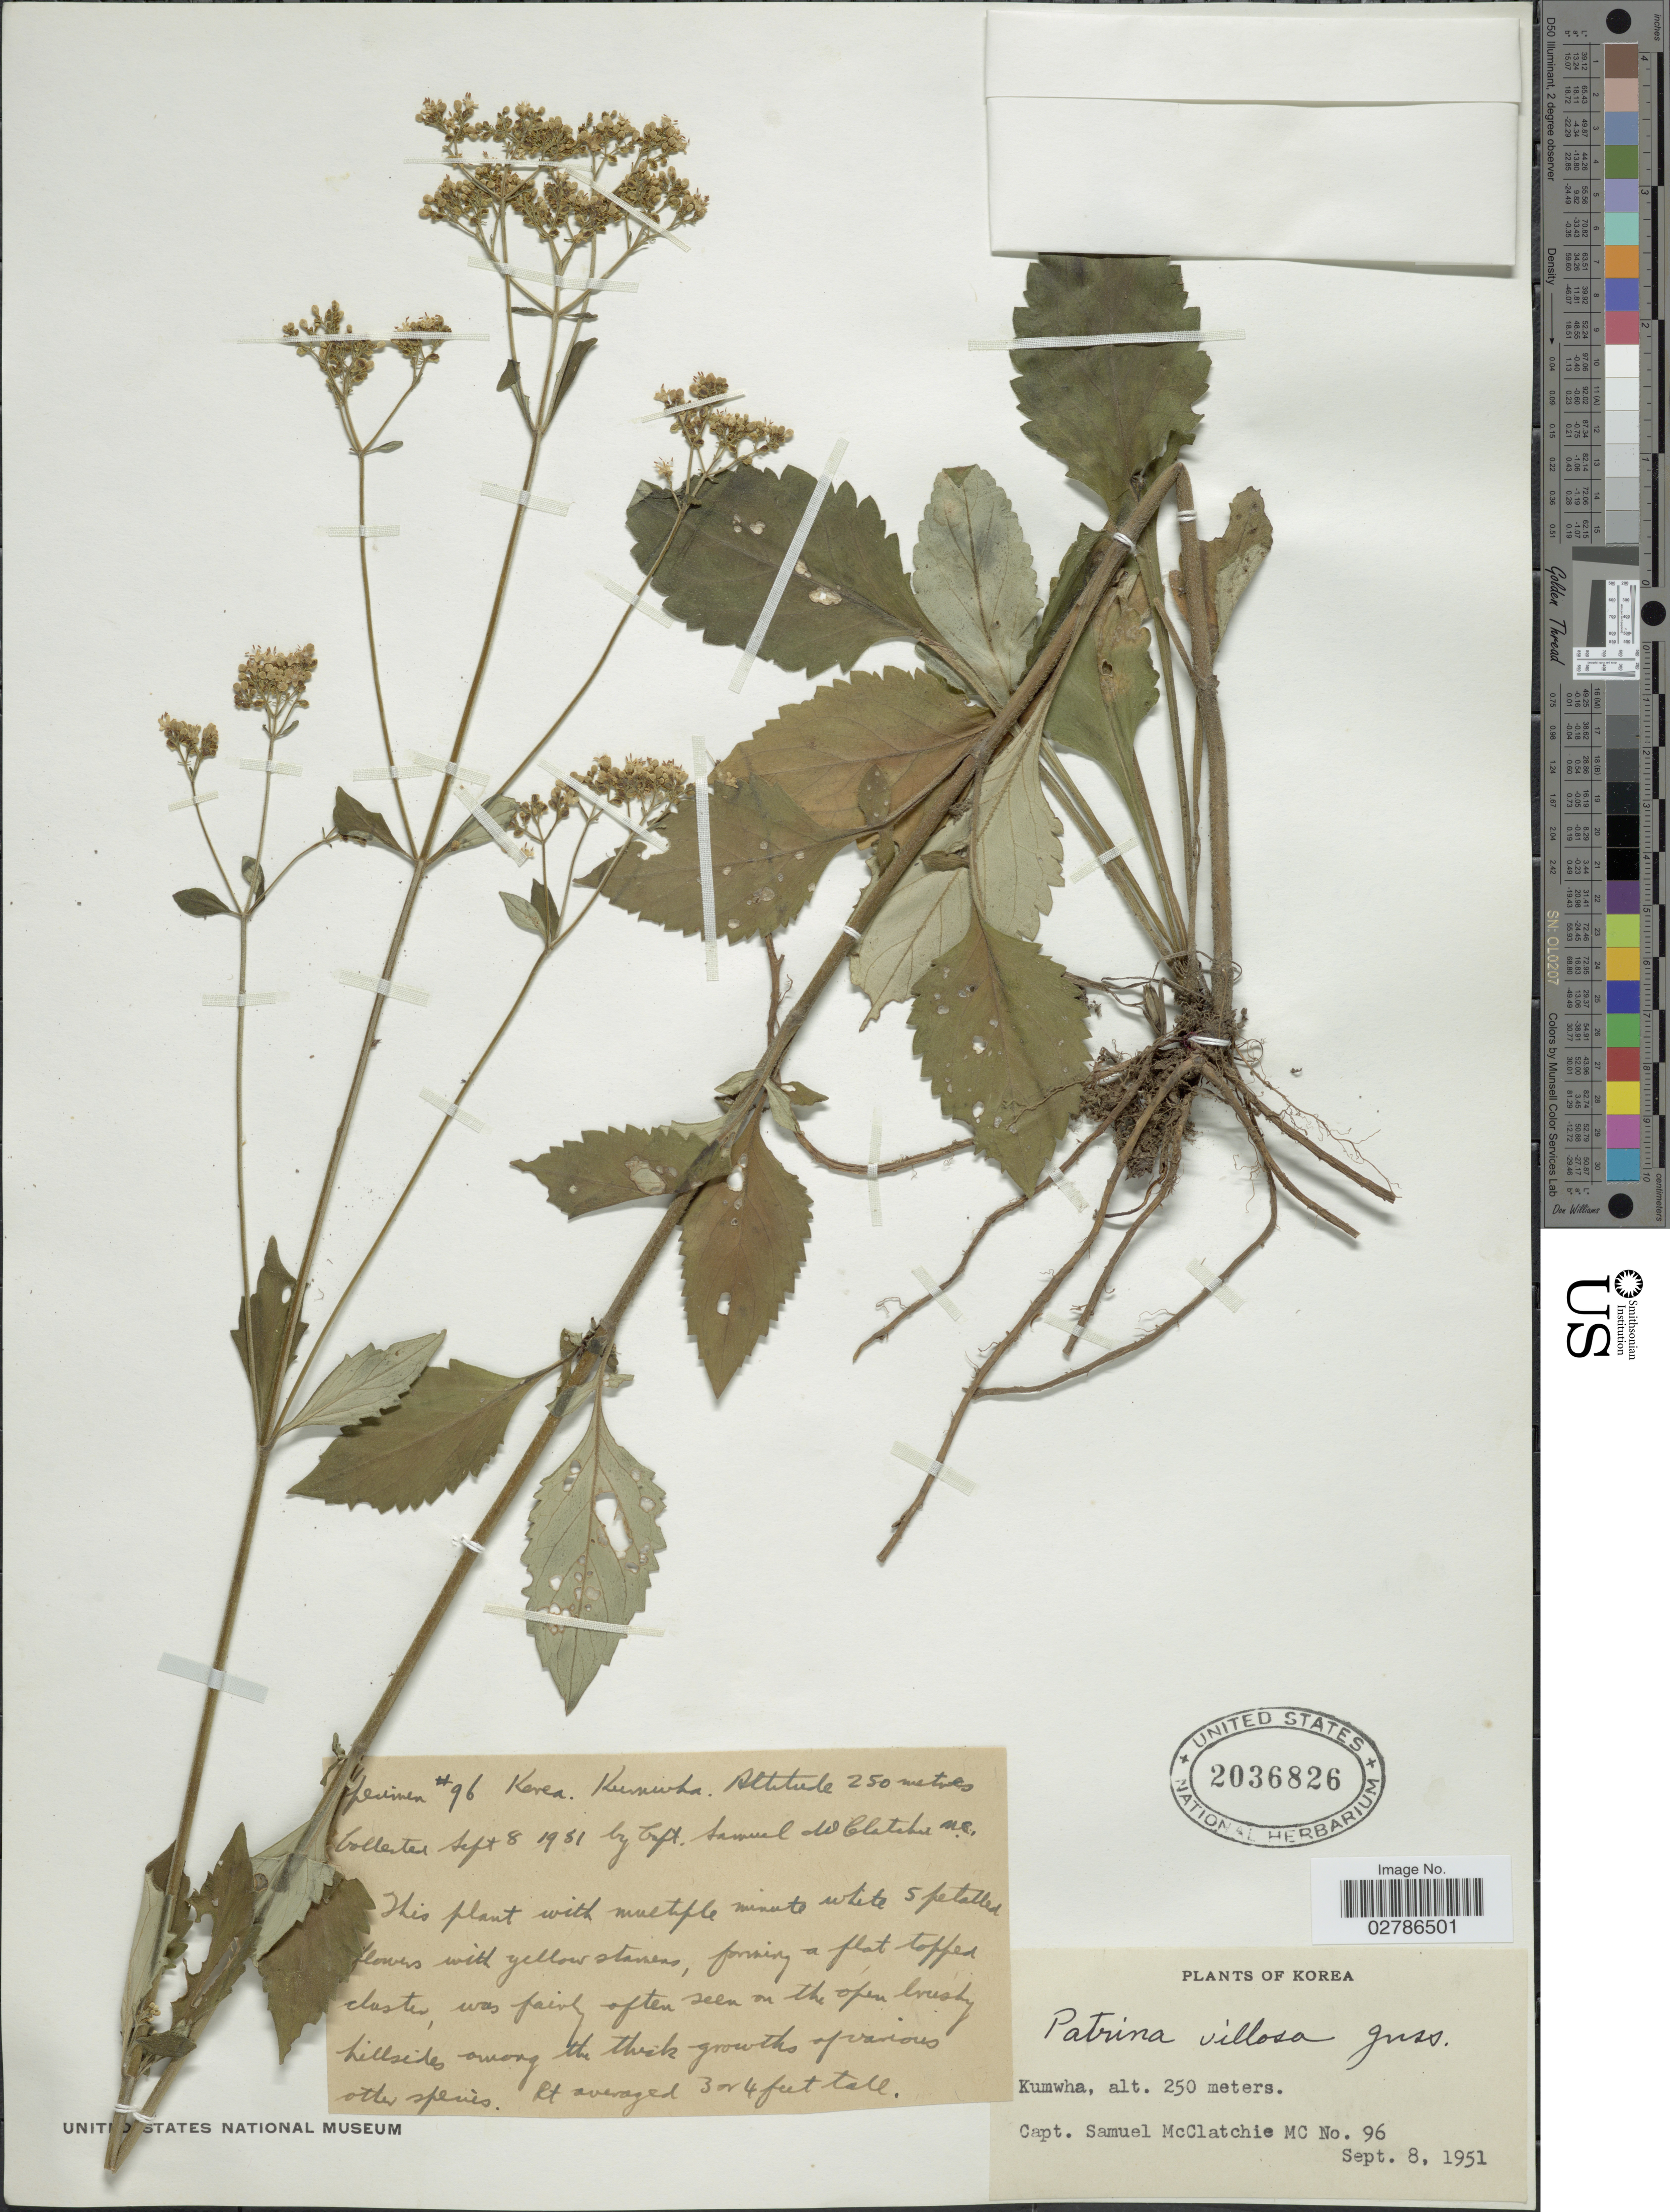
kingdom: Plantae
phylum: Tracheophyta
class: Magnoliopsida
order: Dipsacales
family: Caprifoliaceae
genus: Patrinia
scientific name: Patrinia villosa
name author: (Thunb.) Dufr.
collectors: S. McClatchie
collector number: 96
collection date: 1951-09-08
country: South Korea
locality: Kumwha.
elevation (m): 250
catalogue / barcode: US 2036826